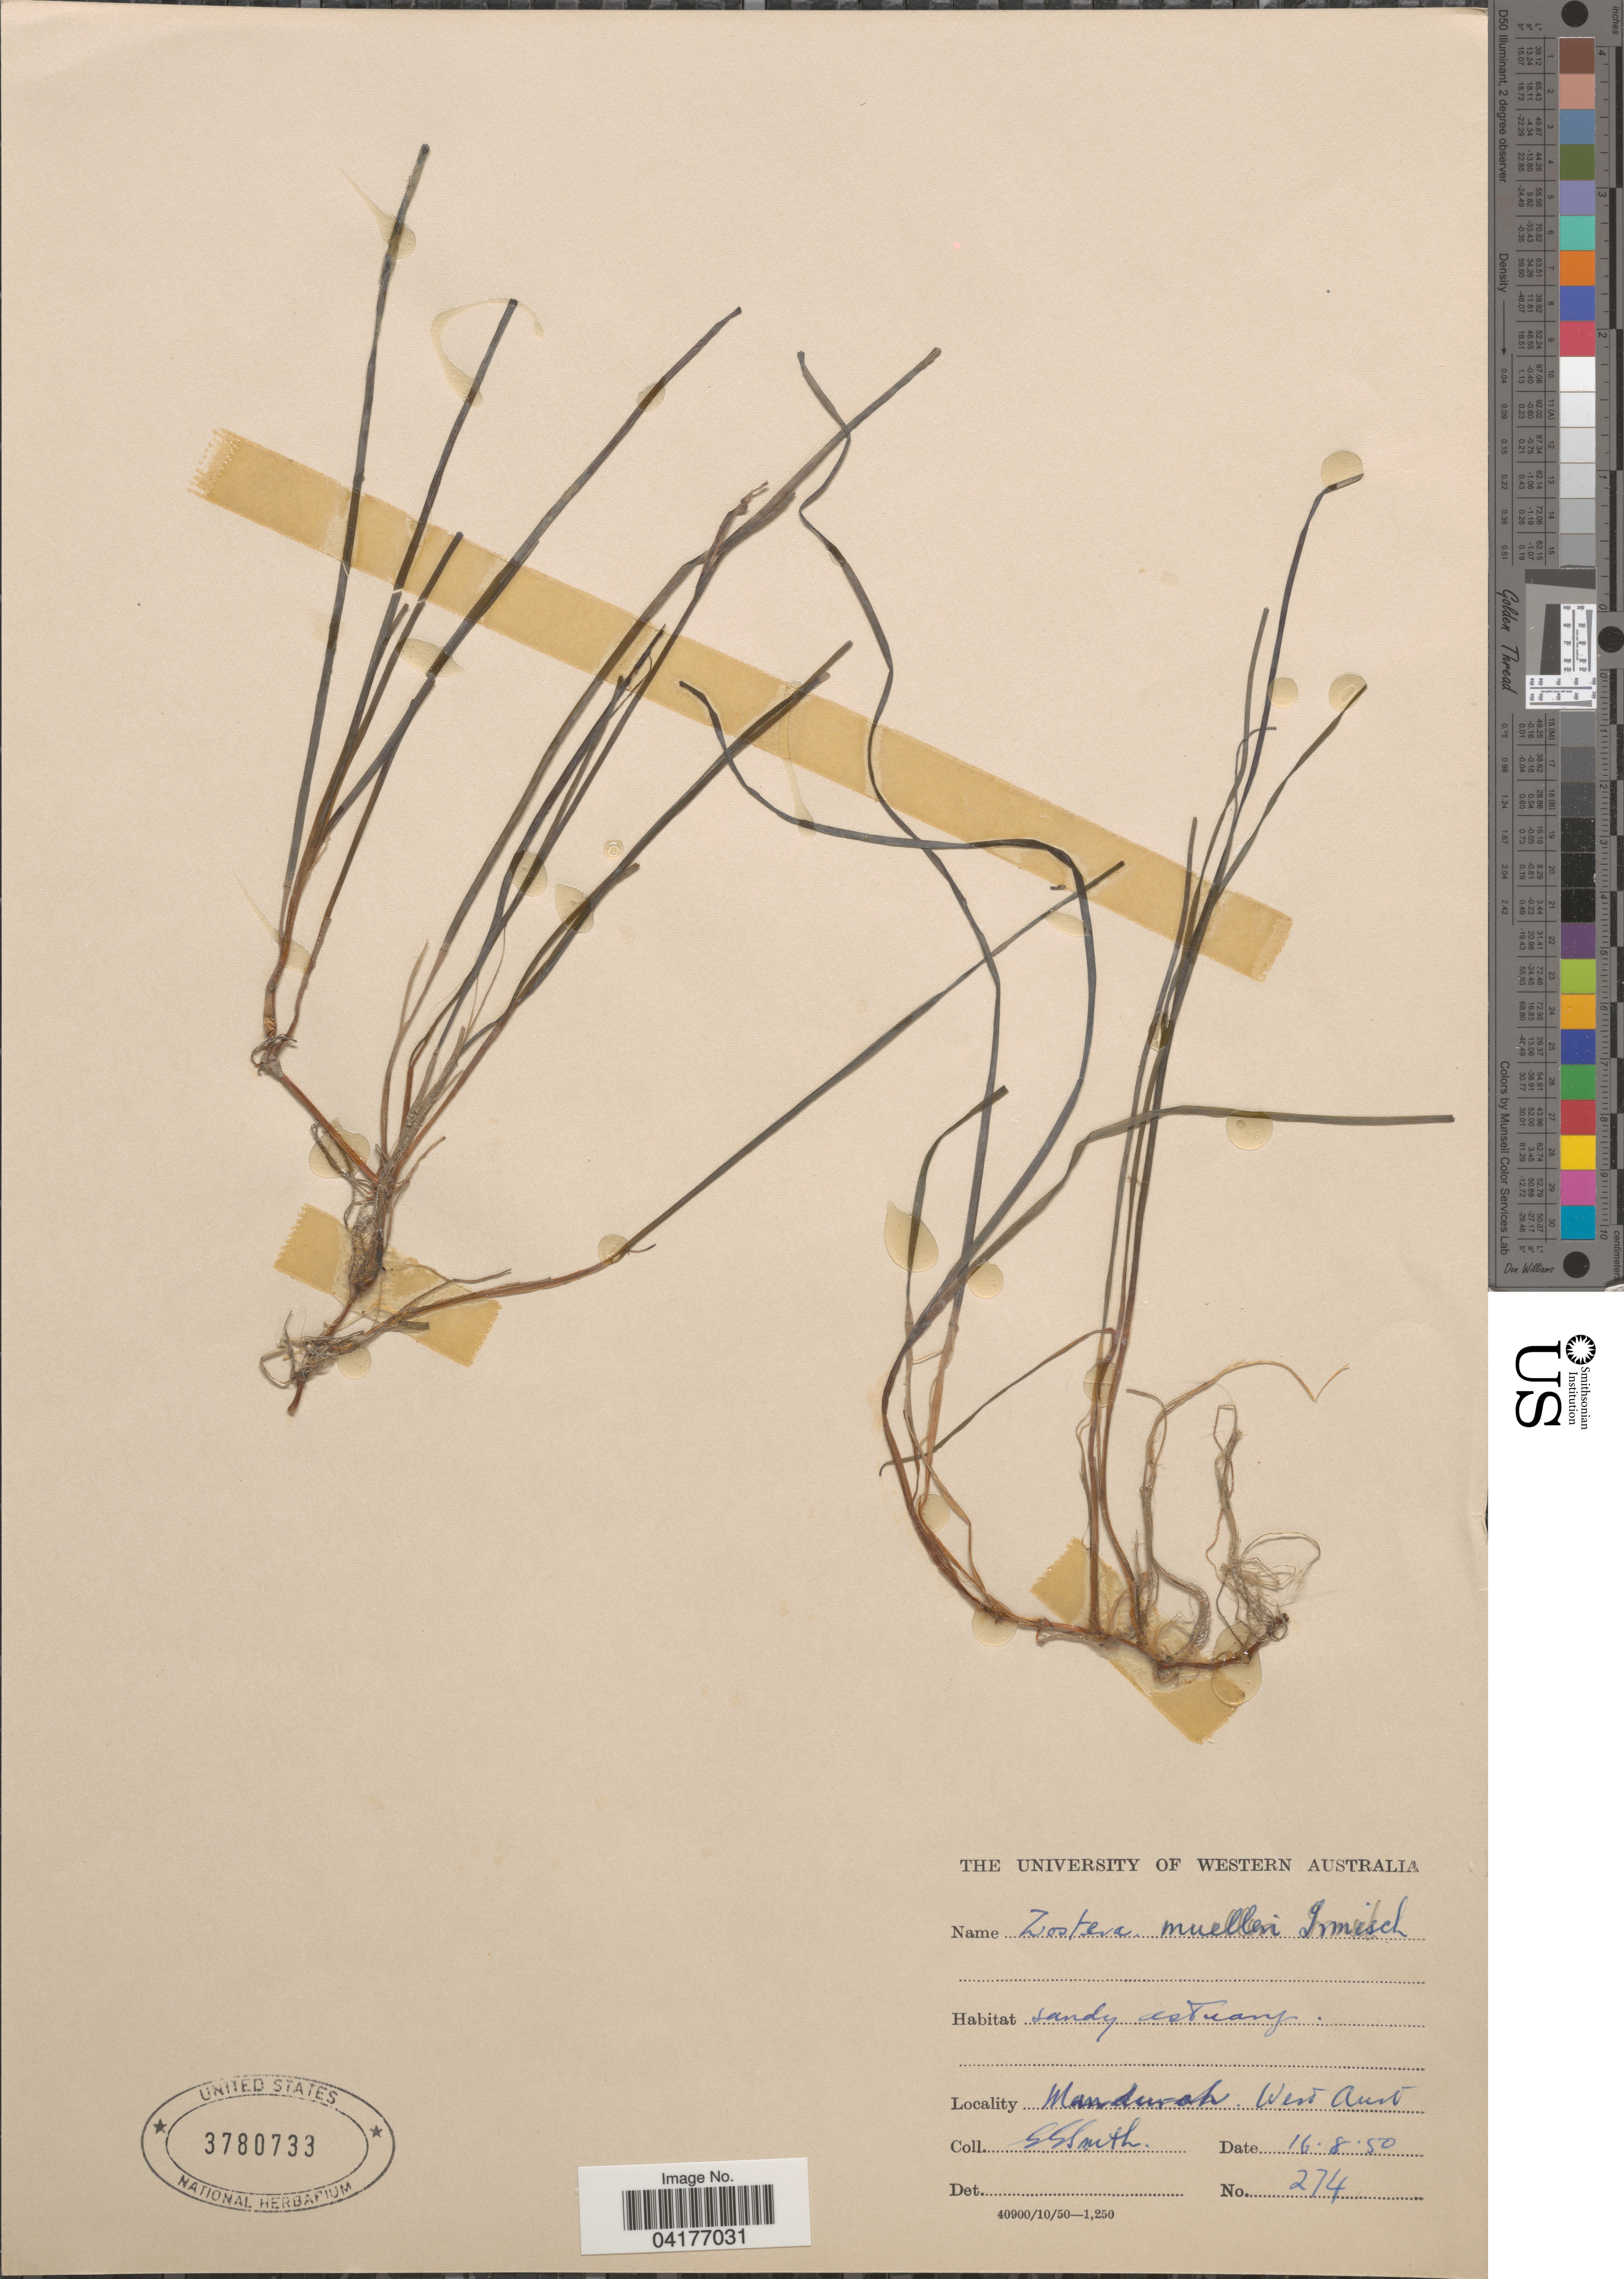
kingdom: Plantae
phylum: Tracheophyta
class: Liliopsida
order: Alismatales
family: Zosteraceae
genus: Zostera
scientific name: Zostera mucronata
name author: Hartog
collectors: G. G. Smith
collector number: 274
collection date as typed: Transcribed d/m/y: 16/8/50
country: Australia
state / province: Western Australia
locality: Mandurah. West Aust.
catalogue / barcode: US 3780733